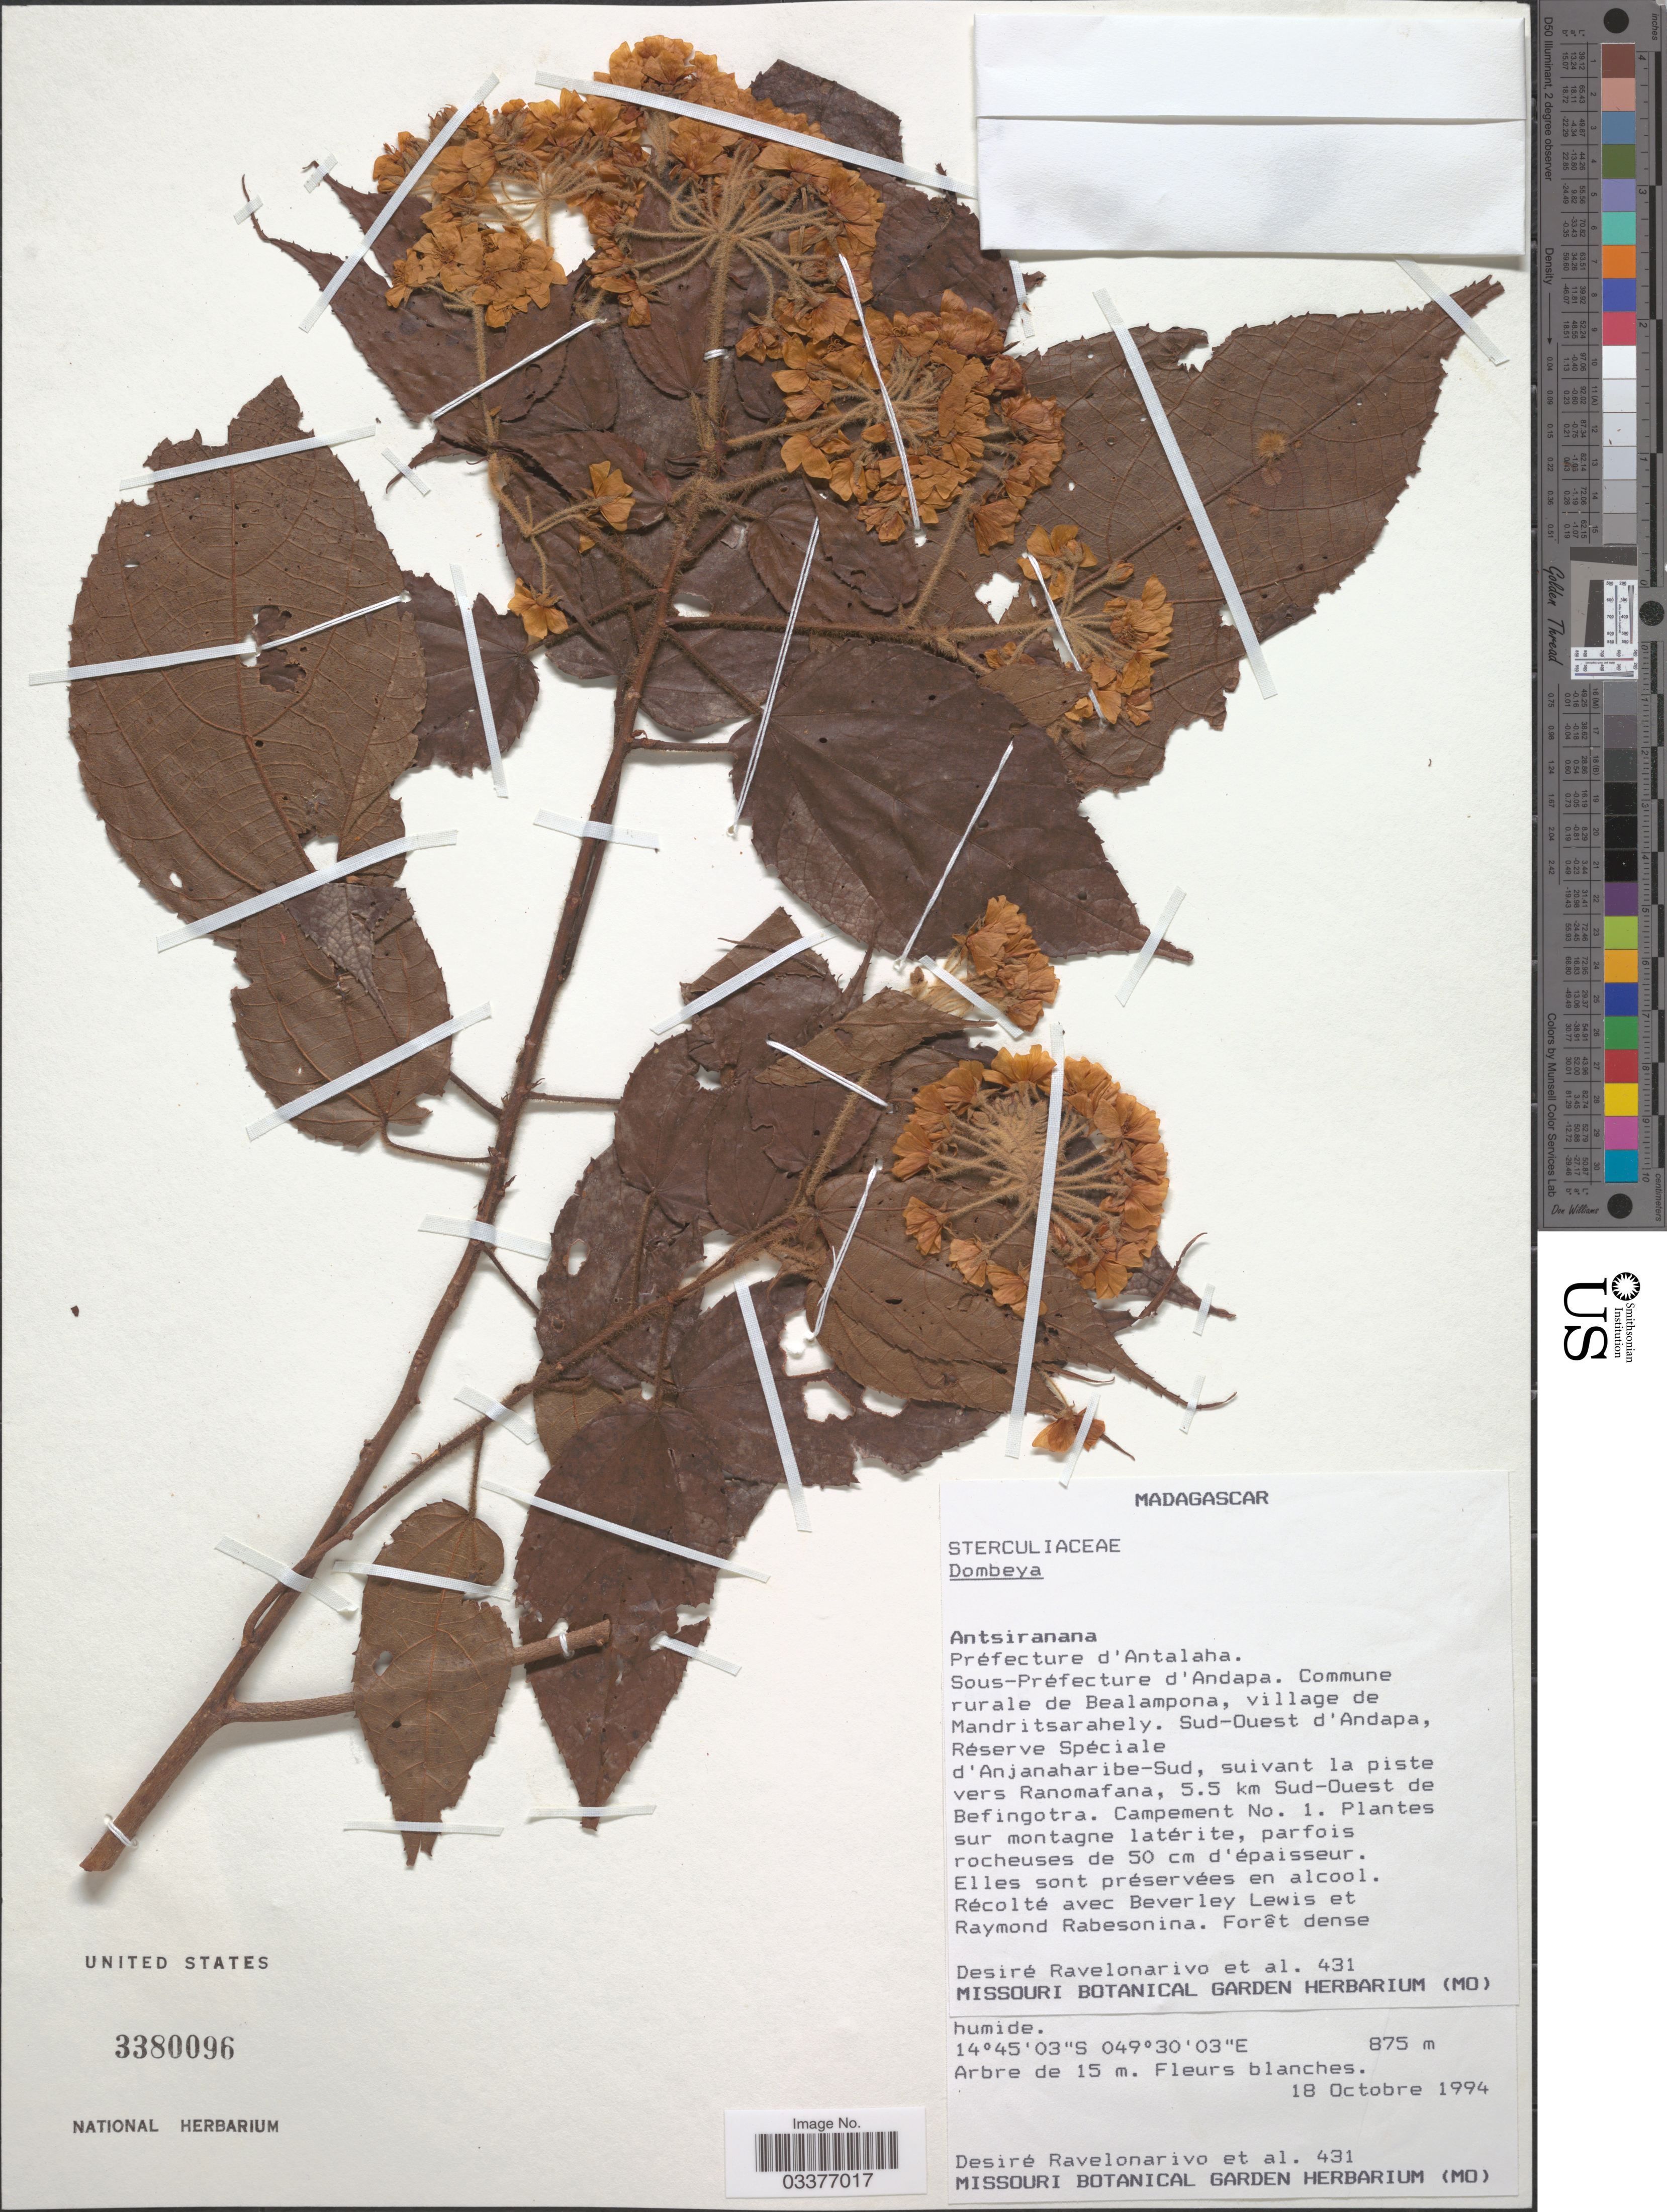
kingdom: Plantae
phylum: Tracheophyta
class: Magnoliopsida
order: Malvales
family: Malvaceae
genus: Dombeya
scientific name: Dombeya sp.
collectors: D. Ravelonarivo, B. A. Lewis & R. Rabesonina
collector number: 431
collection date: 1994-10-18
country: Madagascar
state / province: Sava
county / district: Andapa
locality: Préfecture d'Antalaha. Sous-Préfecture d'Andapa. Commune rurale de Bealampona, village de Mandritsarahely. Sud-Ouest d'Andapa, Réserve Spéciale d'Anjanaharibe-Sud, suivant la piste vers Ranomafana, 5.5 km Sud-Ouest de Befingotra. Campement No. 1.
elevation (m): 875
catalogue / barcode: US 3380096